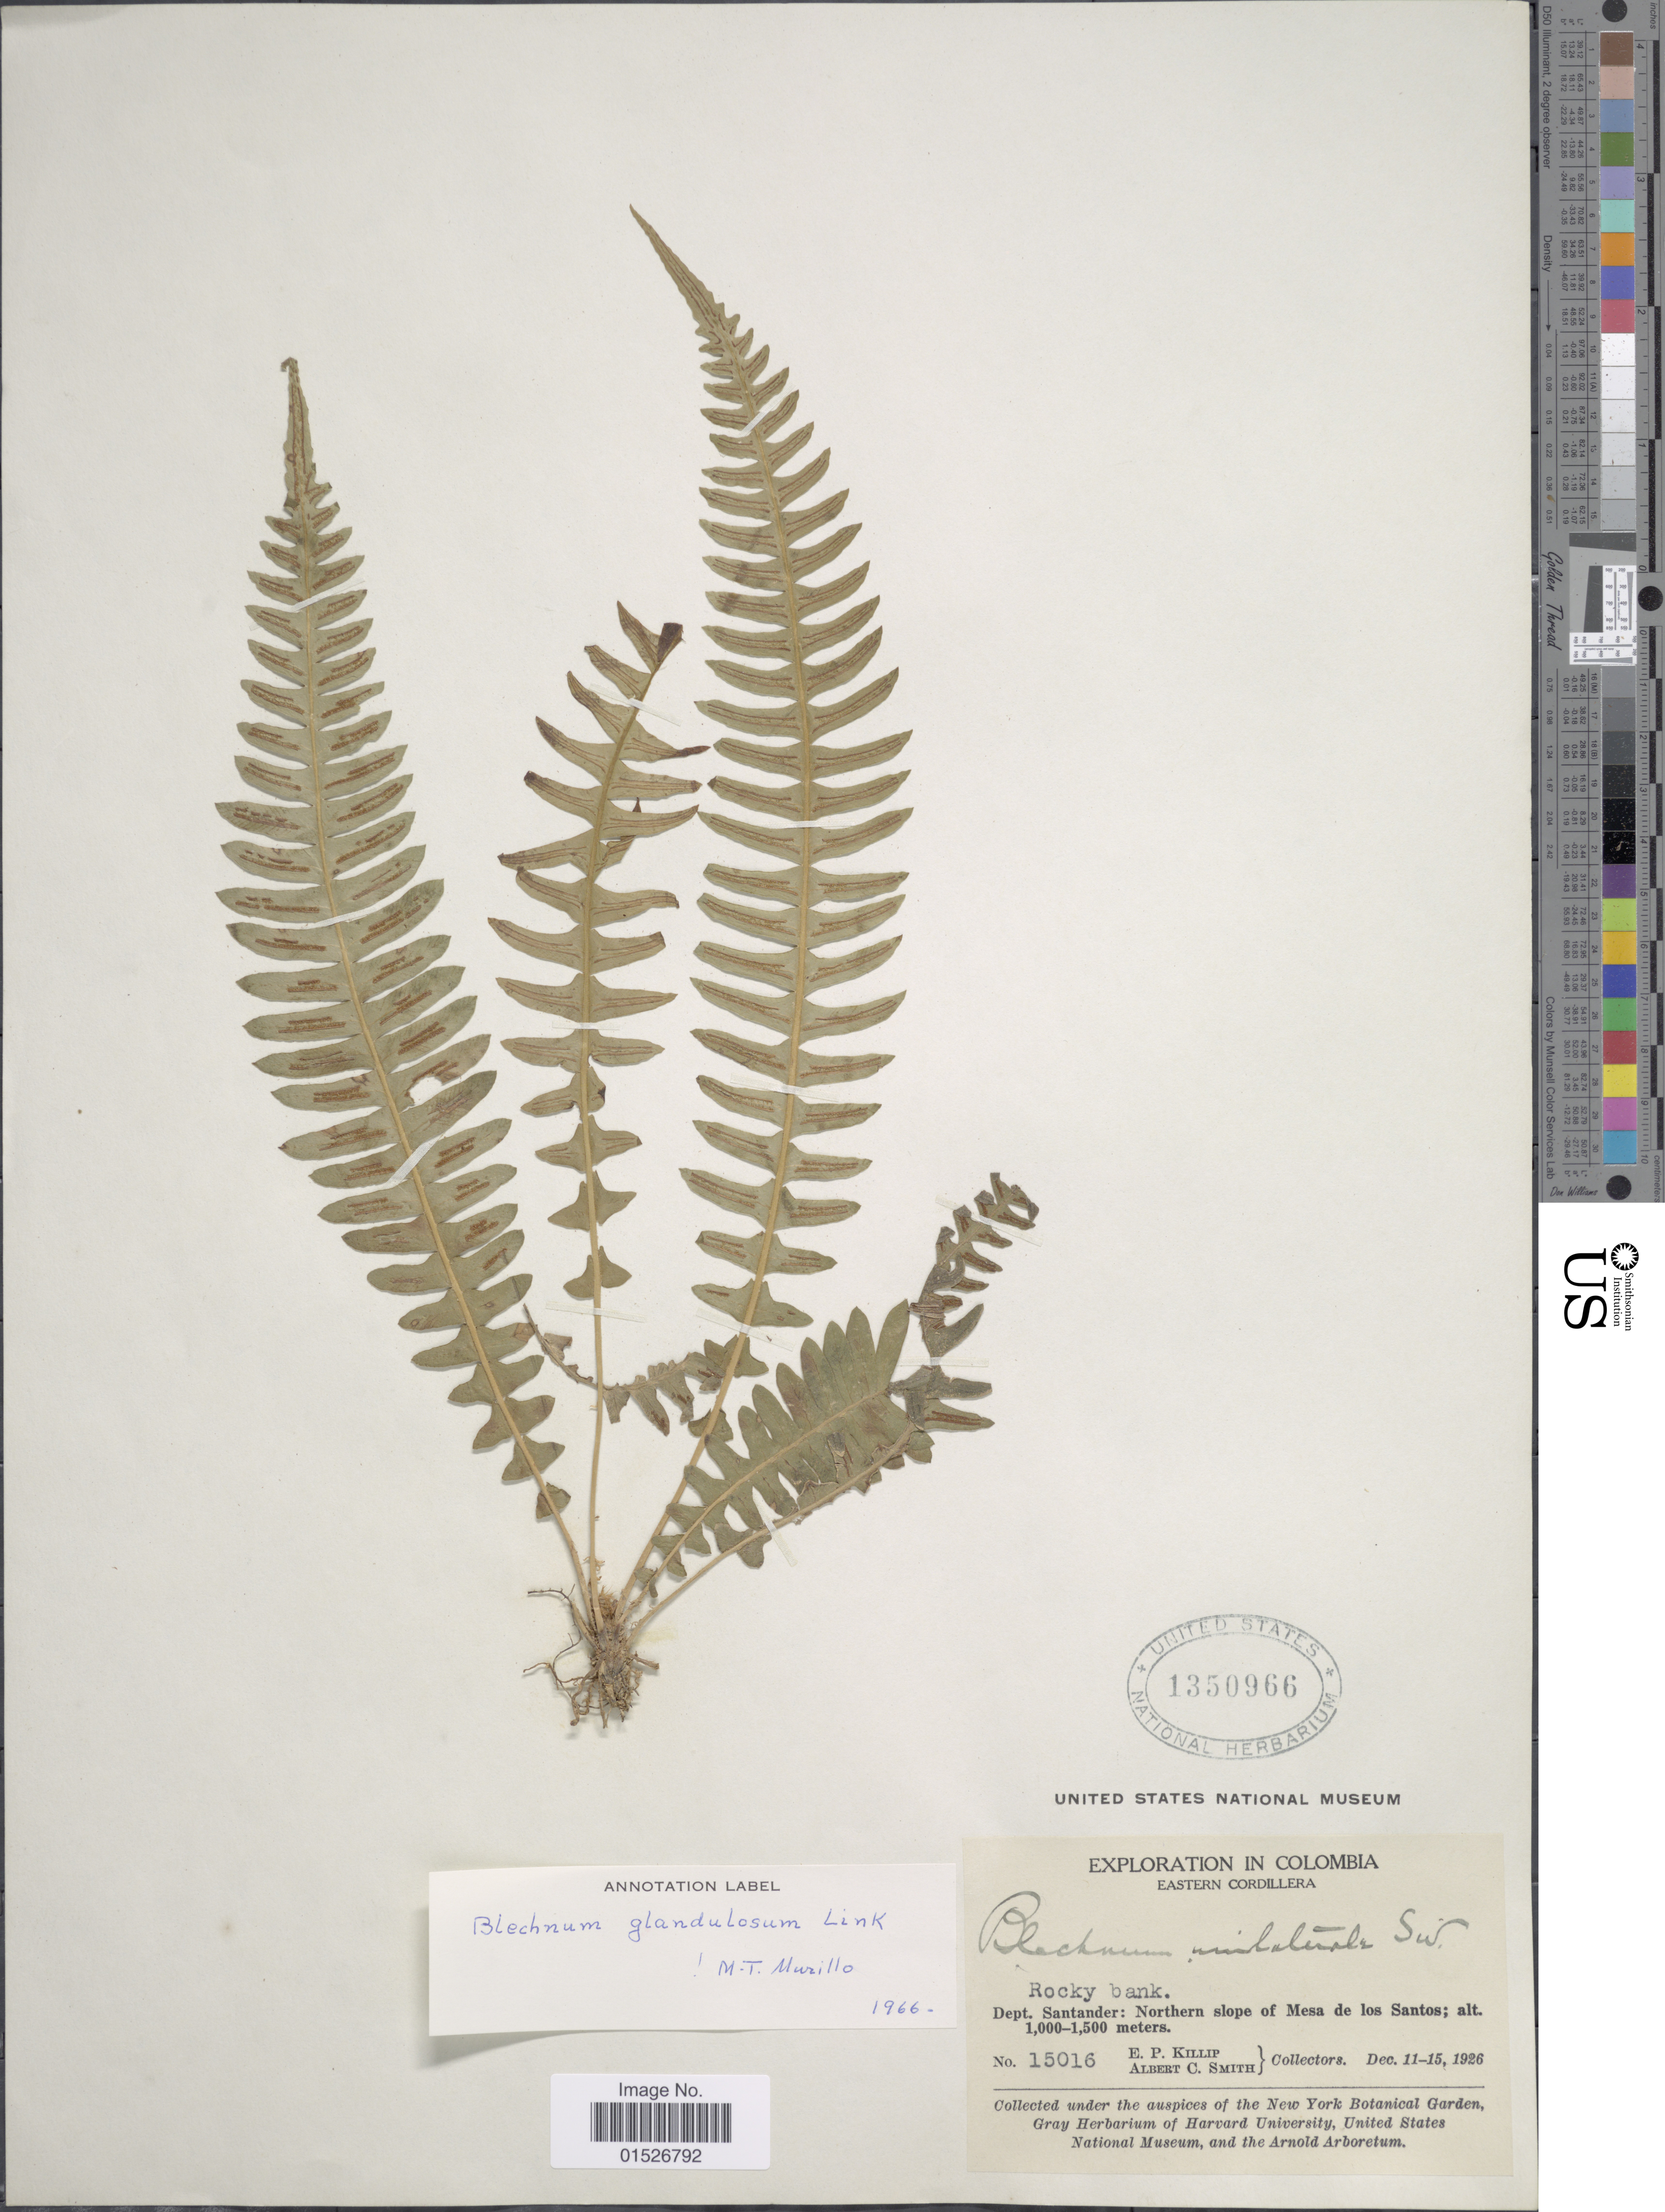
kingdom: Plantae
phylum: Tracheophyta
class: Polypodiopsida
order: Polypodiales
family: Blechnaceae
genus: Blechnum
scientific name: Blechnum polypodioides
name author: Raddi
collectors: E. P. Killip & A. C. Smith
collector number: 15016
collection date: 1926-12-11/1926-12-15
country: Colombia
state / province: Santander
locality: Eastern Cordillera. Dept. Santander: Northern slope of Mesa de los Santos.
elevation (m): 1000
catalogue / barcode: US 1350966